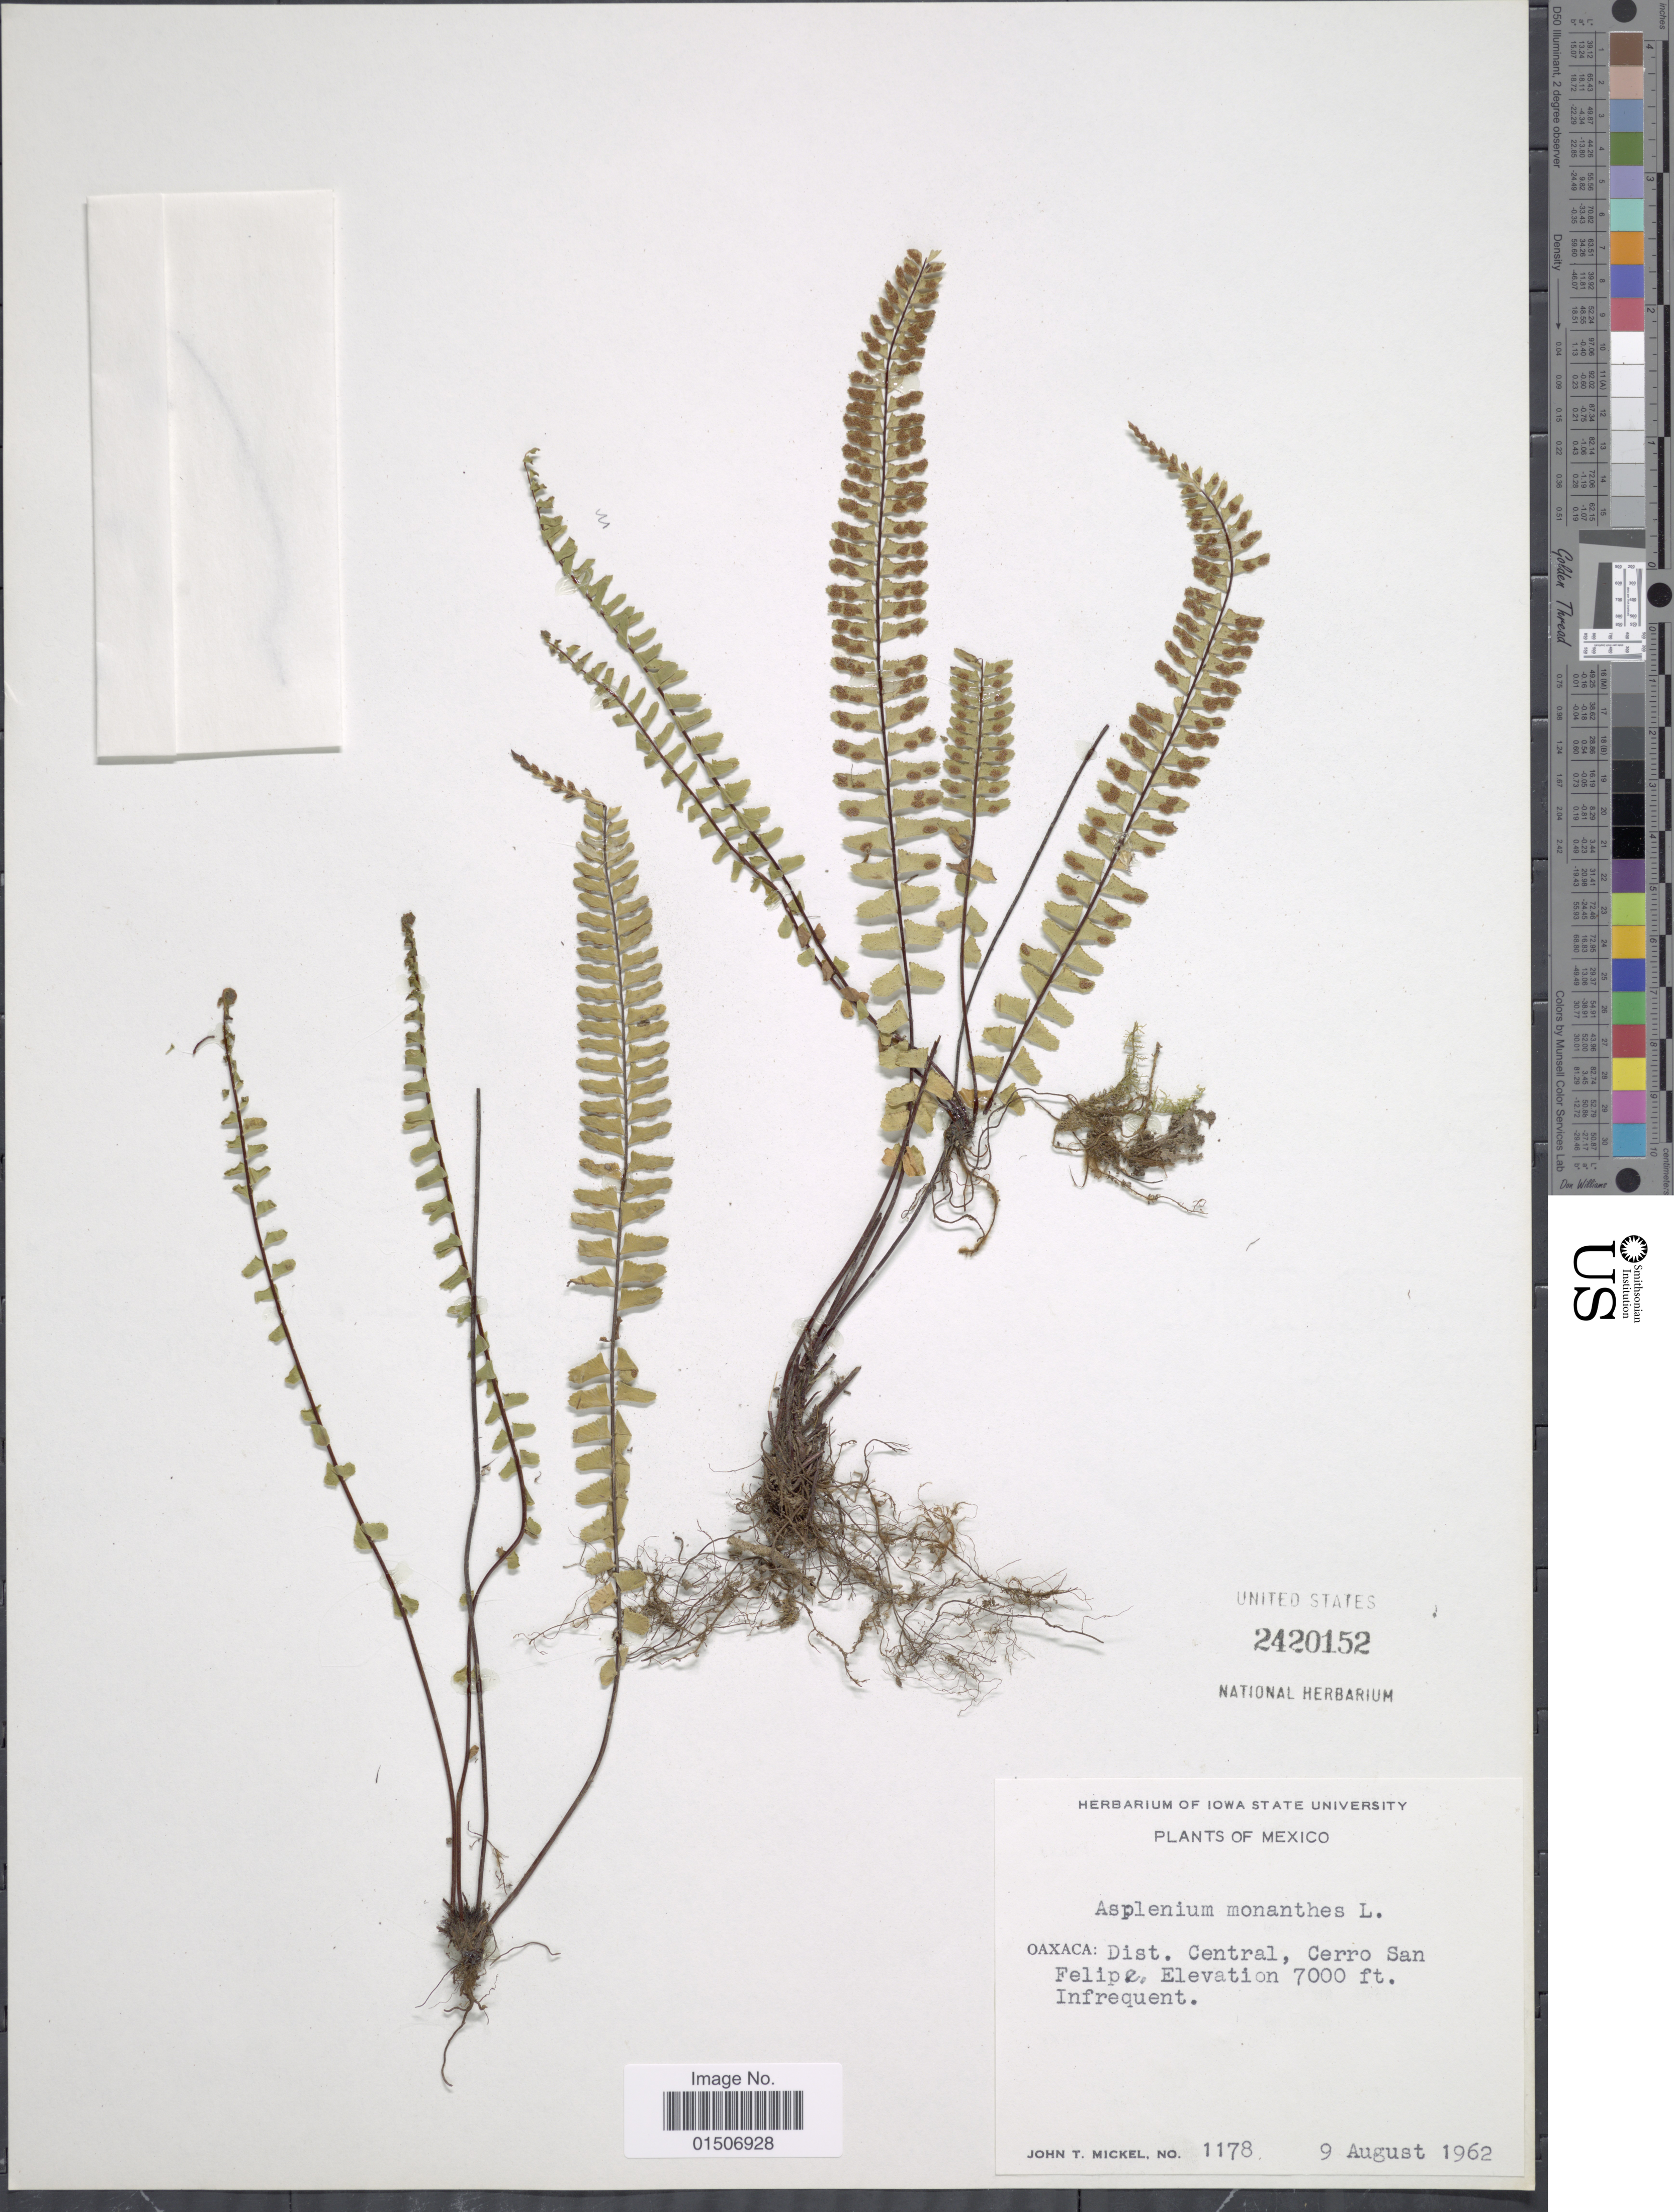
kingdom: Plantae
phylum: Tracheophyta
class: Polypodiopsida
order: Polypodiales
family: Aspleniaceae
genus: Asplenium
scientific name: Asplenium monanthes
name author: L.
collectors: J. T. Mickel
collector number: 1178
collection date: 1962-08-09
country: Mexico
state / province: Oaxaca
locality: Dist. Central, Cerro San Felipe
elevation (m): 2134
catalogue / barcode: US 2420152